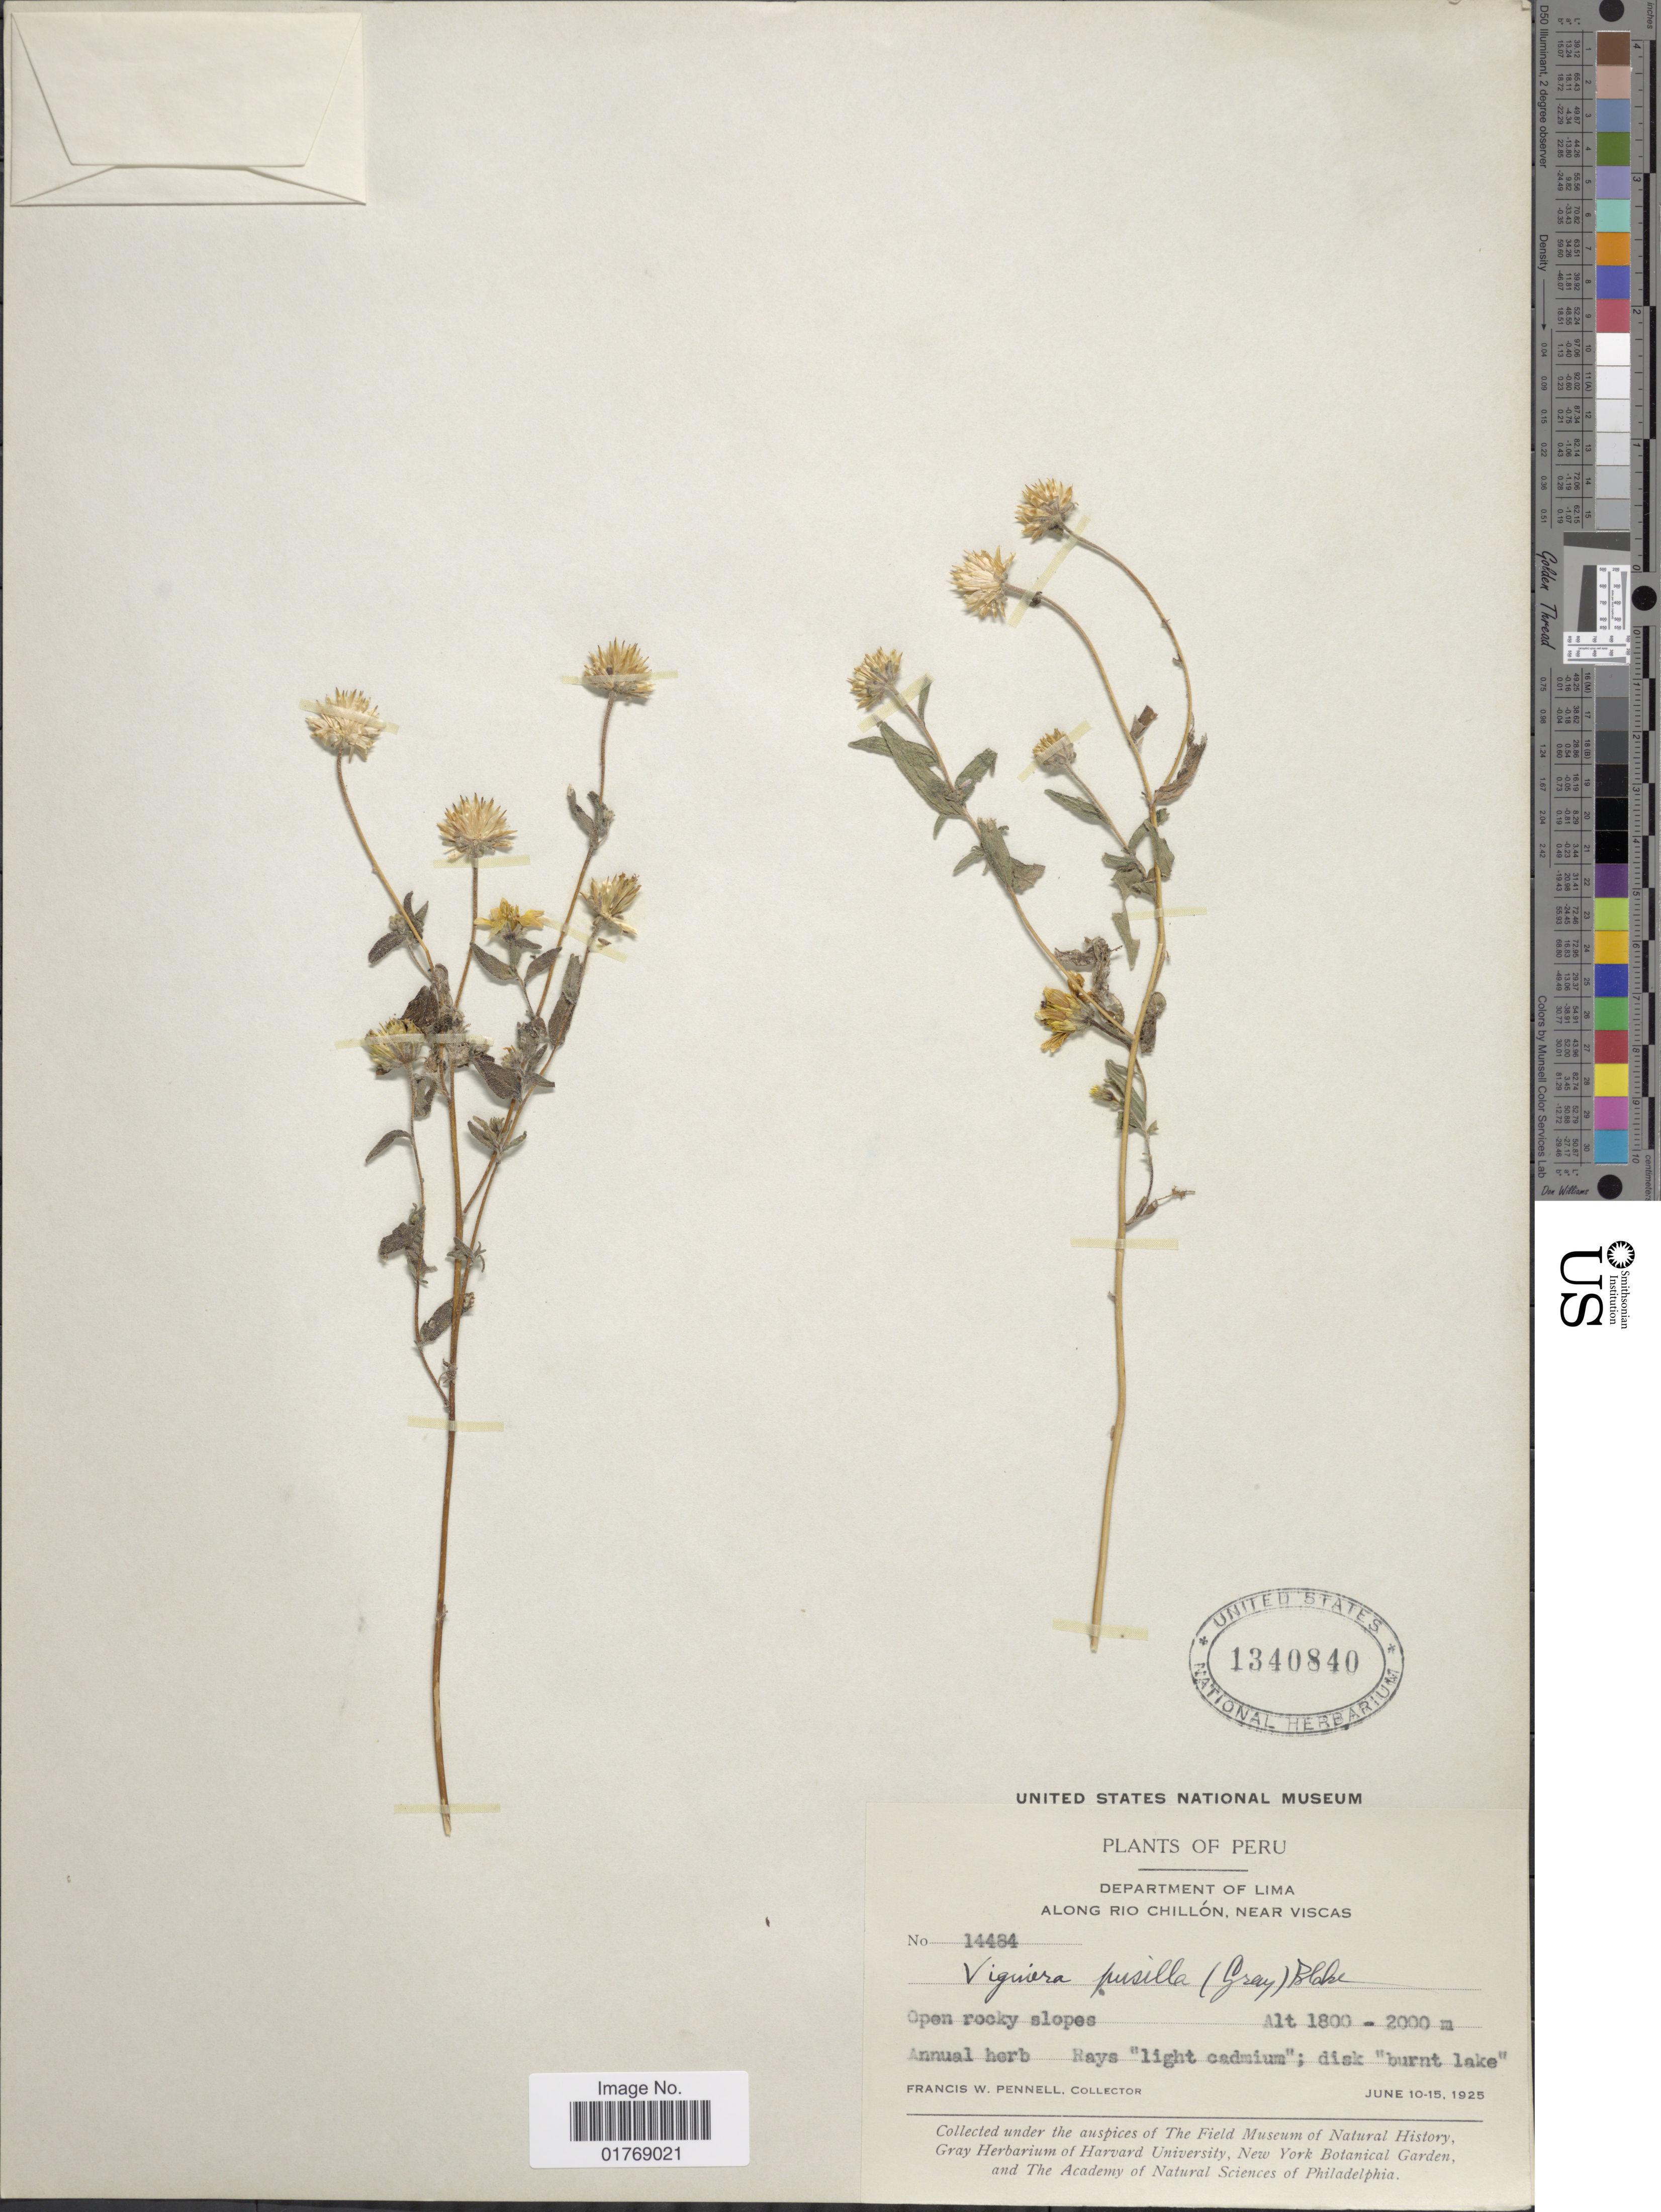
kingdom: Plantae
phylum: Tracheophyta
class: Magnoliopsida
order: Asterales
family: Asteraceae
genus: Viguiera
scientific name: Viguiera pusilla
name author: (A. Gray) S.F. Blake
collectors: F. W. Pennell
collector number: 14484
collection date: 1925-06-10/1925-06-15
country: Peru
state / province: Lima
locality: Department of Lima. Along Rio Chillón, near Viscas. Open rocky slopes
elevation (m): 1800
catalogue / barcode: US 1340840